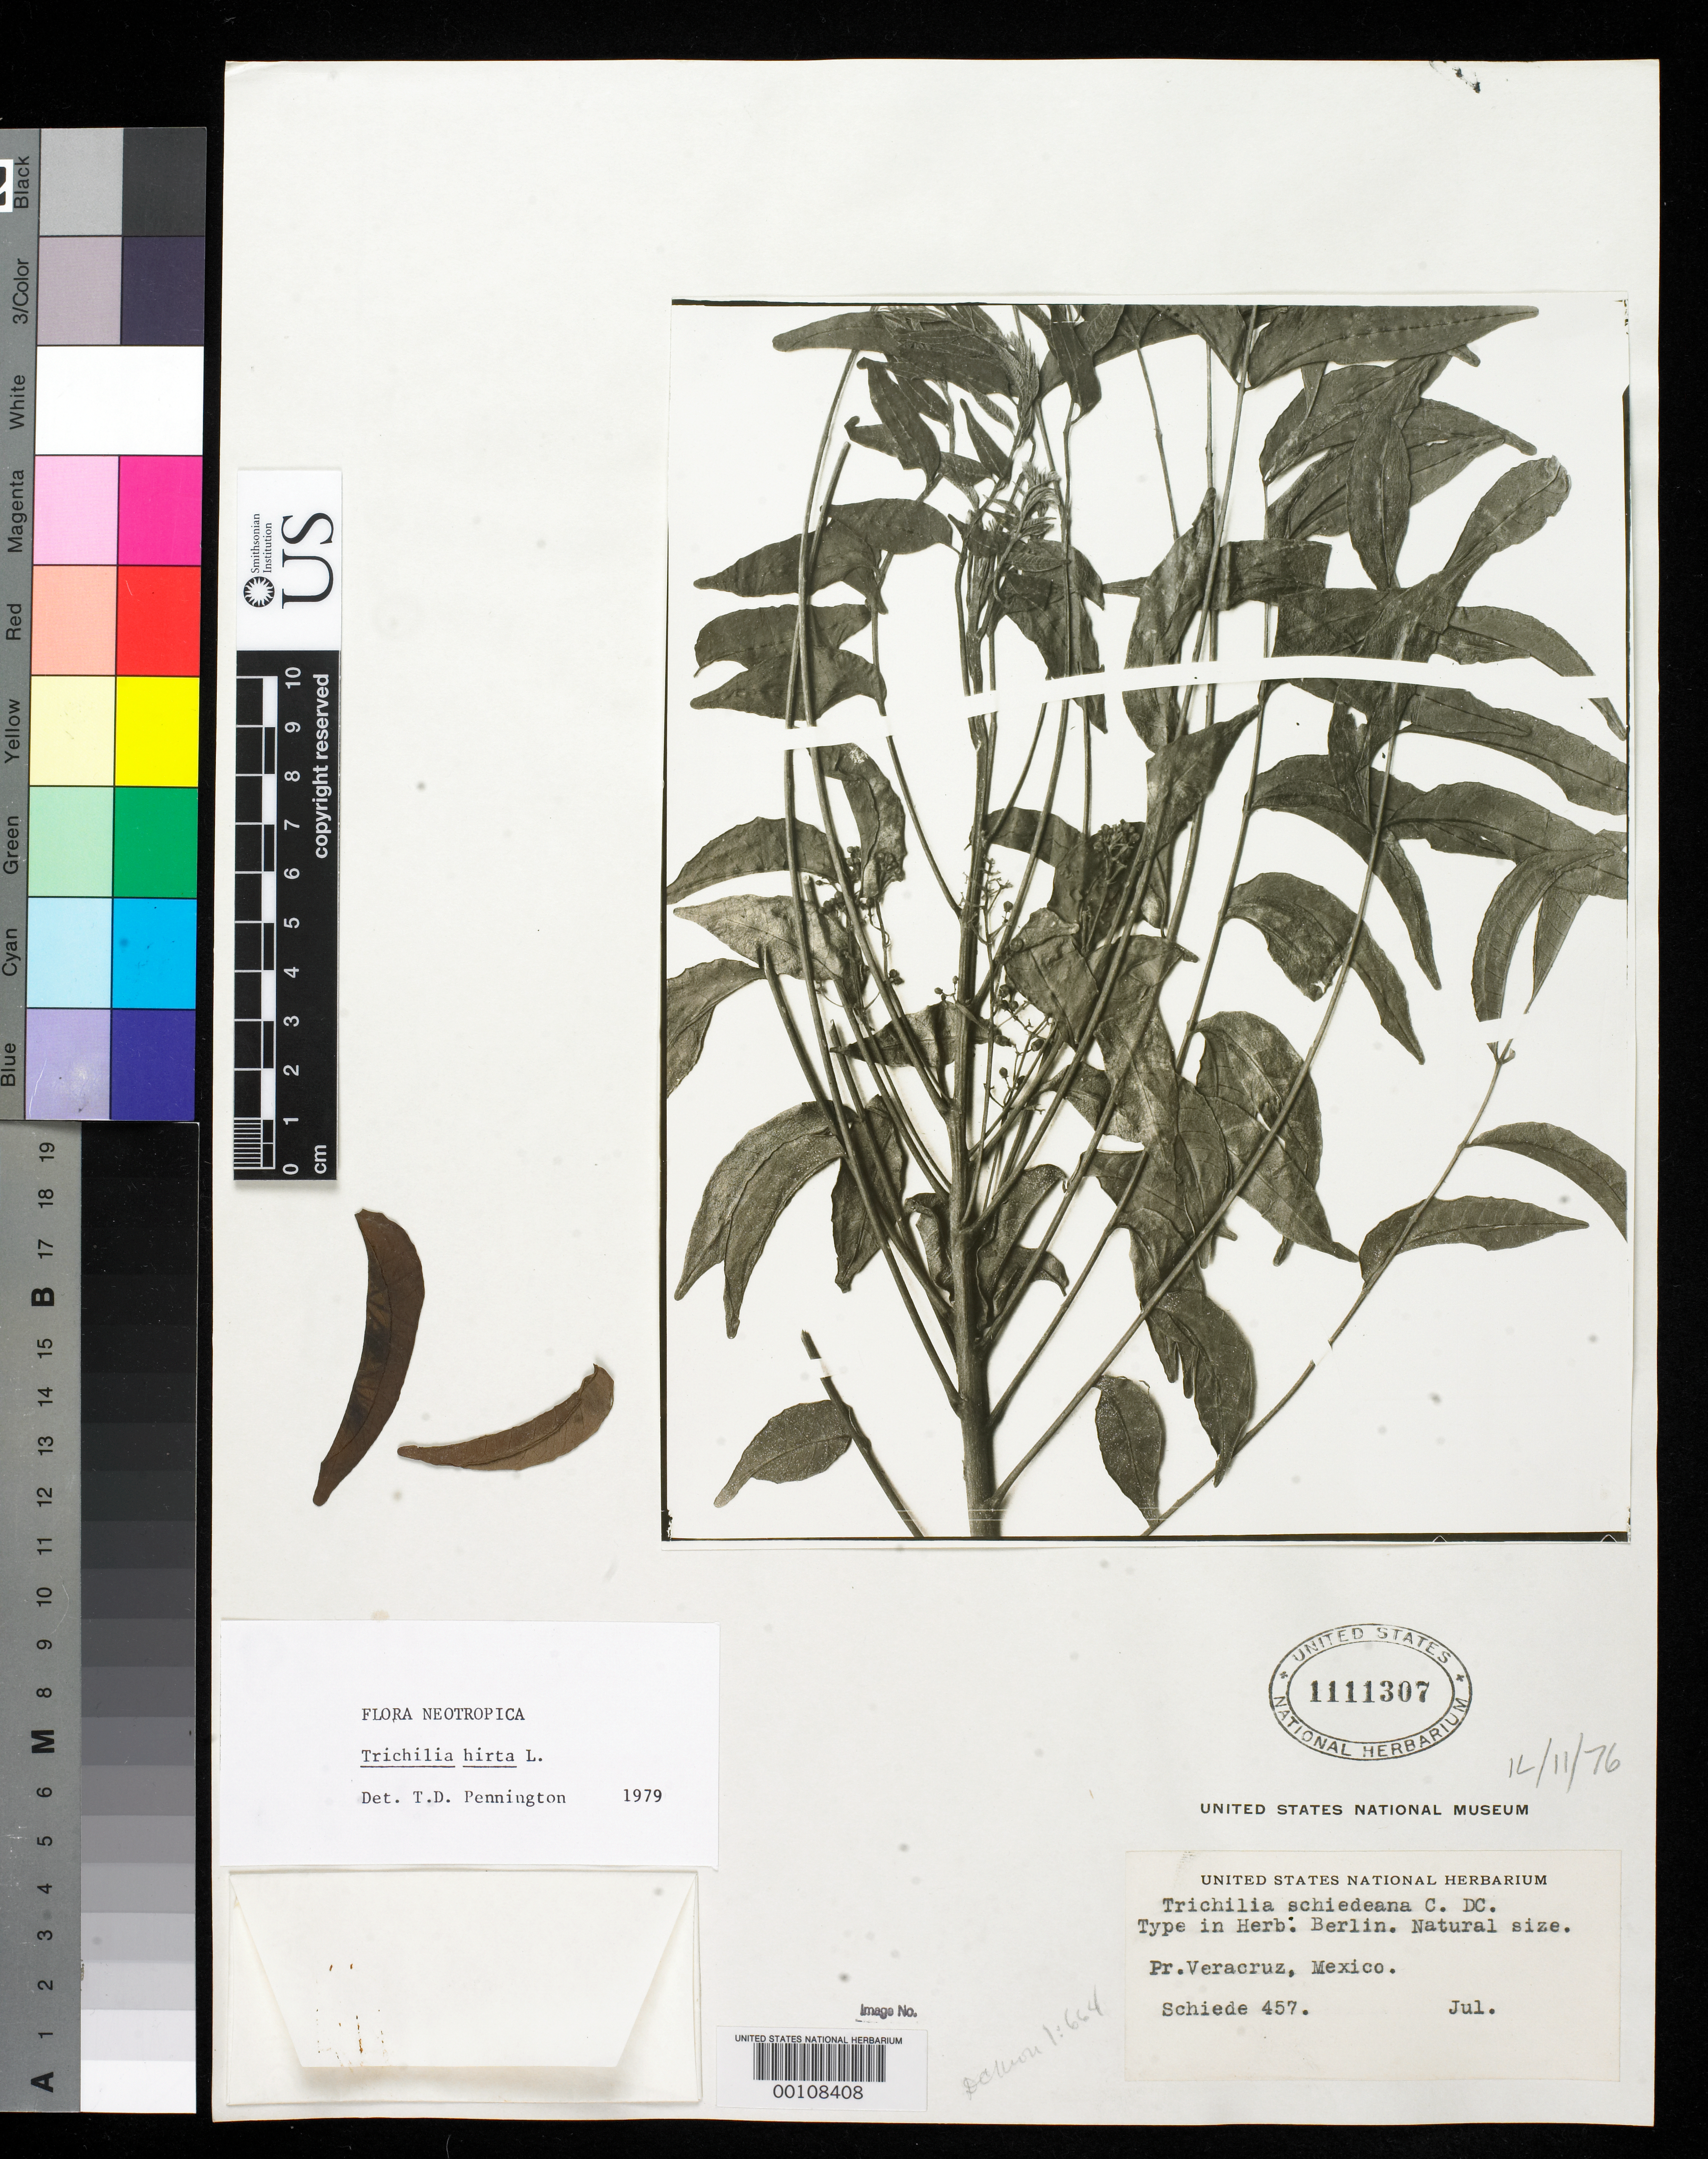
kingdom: Plantae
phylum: Tracheophyta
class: Magnoliopsida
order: Sapindales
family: Meliaceae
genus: Trichilia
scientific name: Trichilia schiedeana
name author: C. DC. in A. DC.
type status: Type Fragment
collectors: C. J. W. Schiede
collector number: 457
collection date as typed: Jul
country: Mexico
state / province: Veracruz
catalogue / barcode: US 1111307